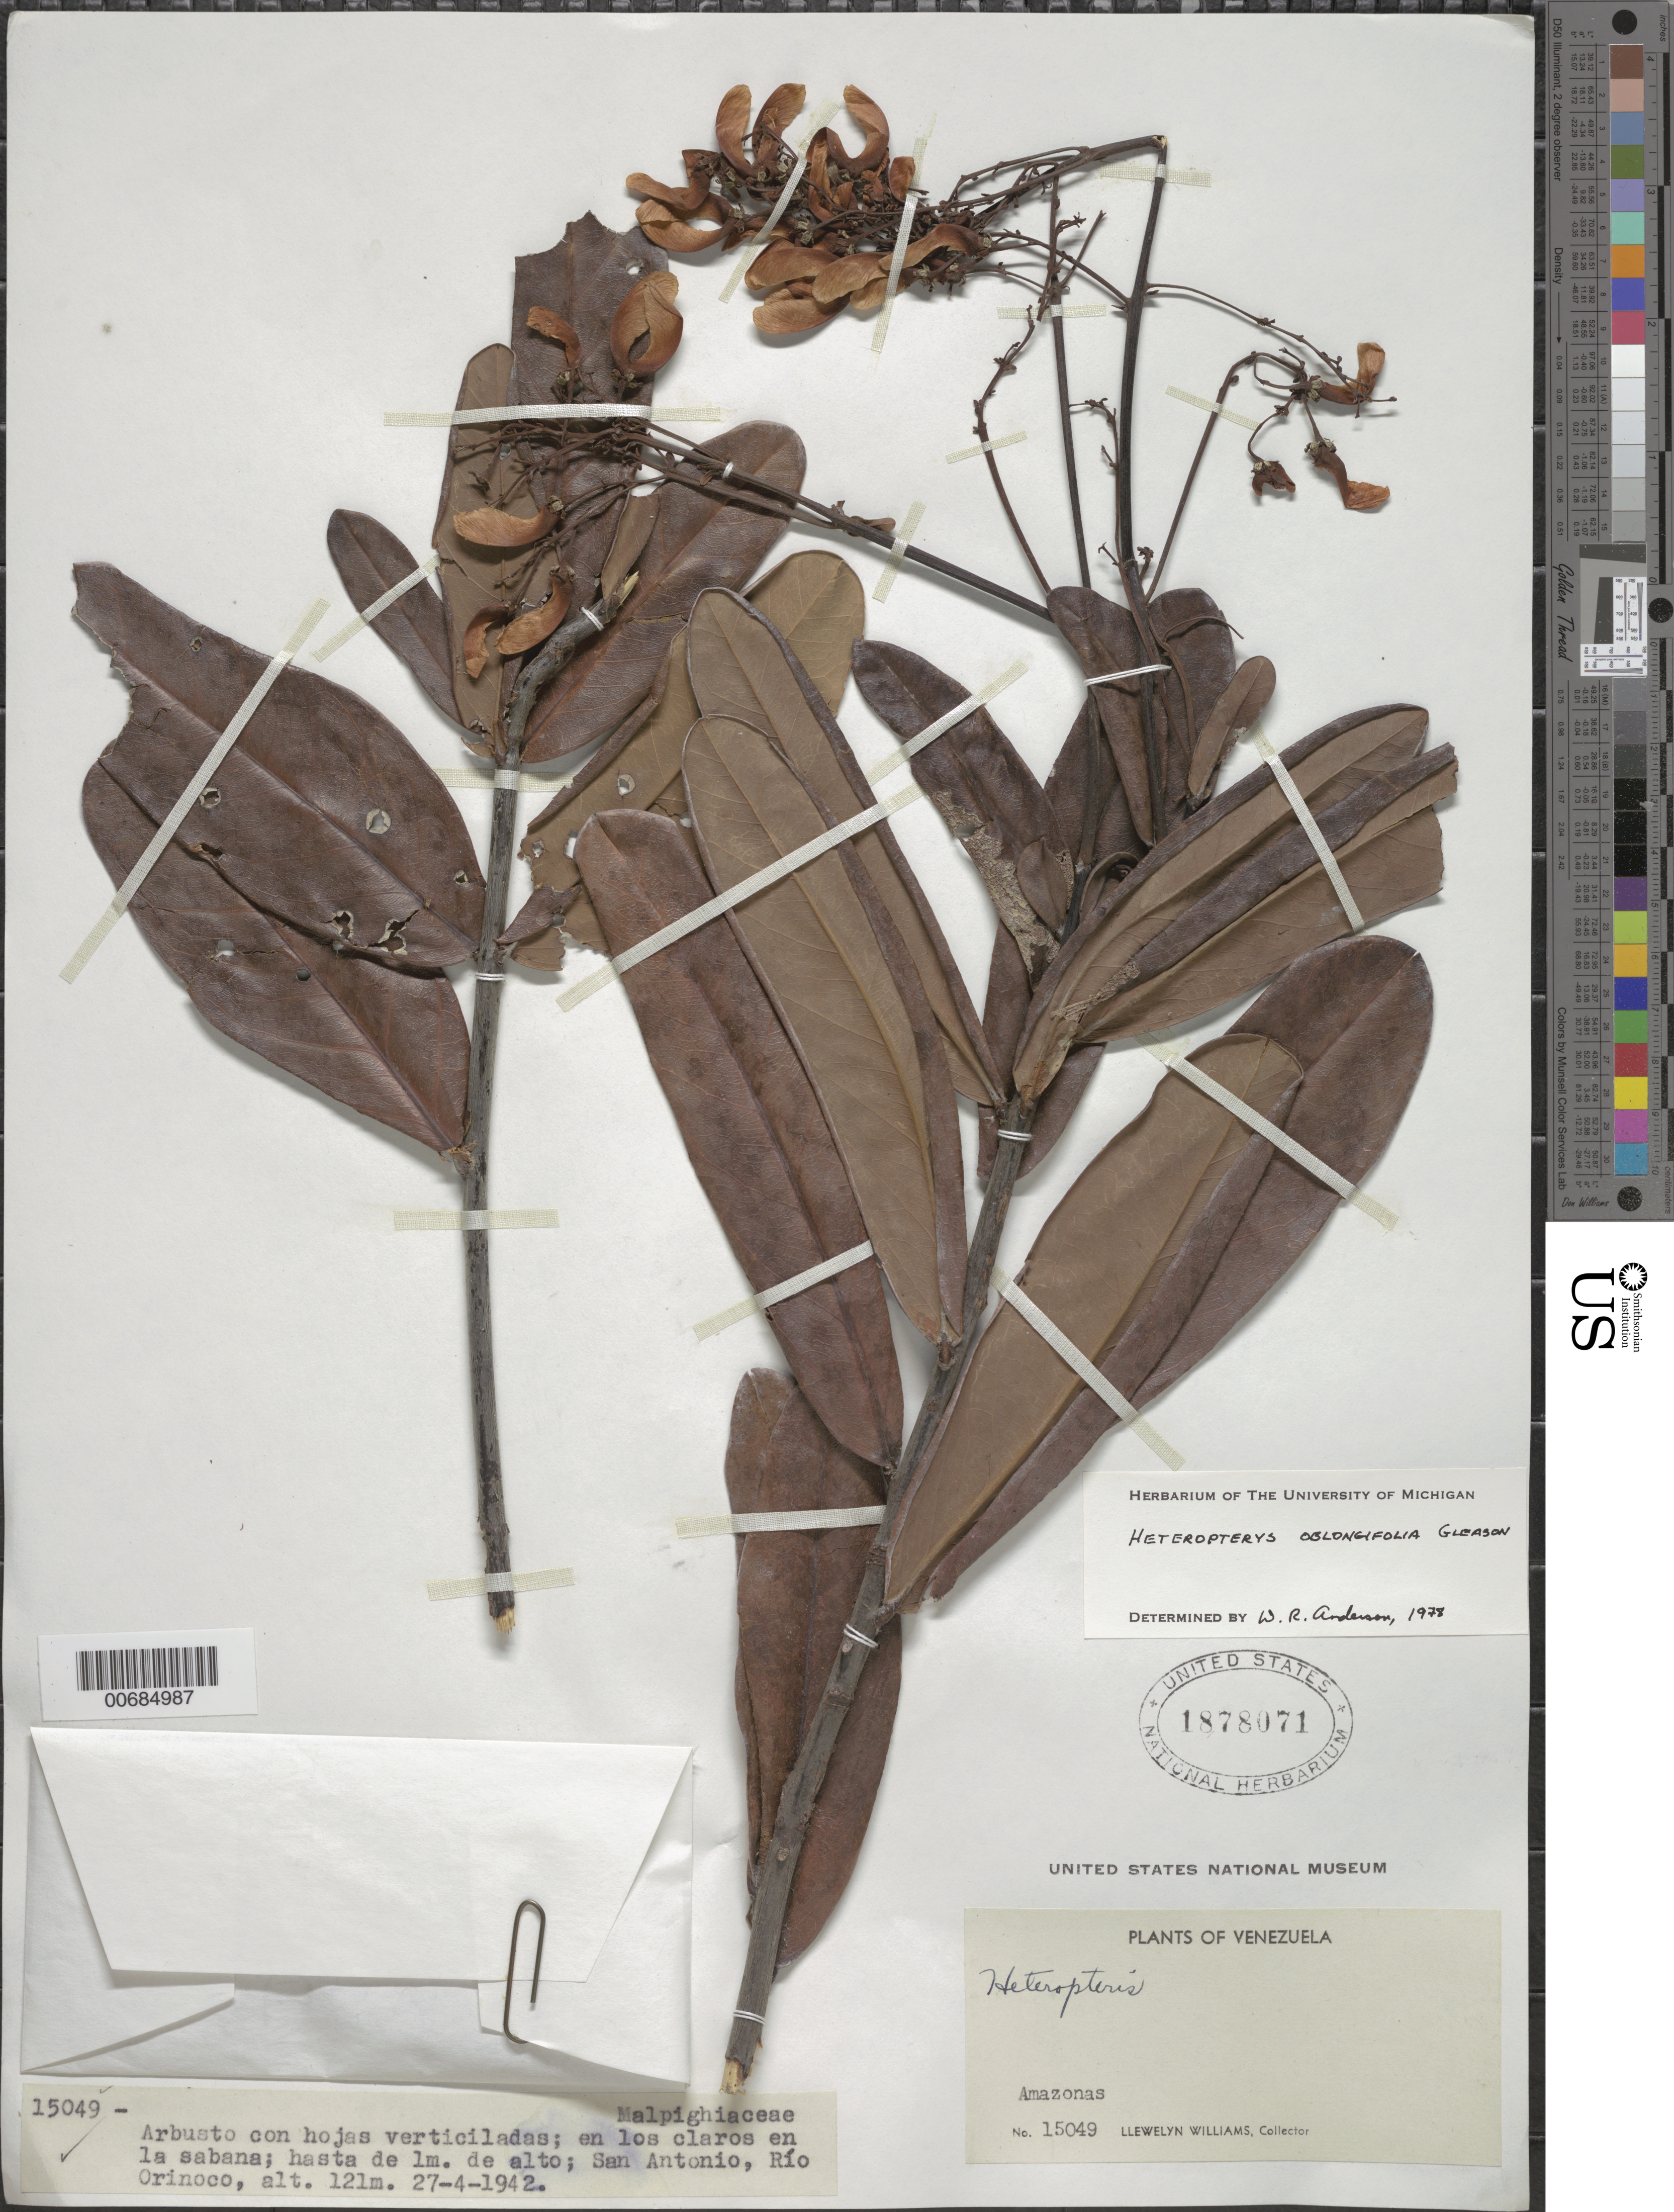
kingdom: Plantae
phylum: Tracheophyta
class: Magnoliopsida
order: Malpighiales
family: Malpighiaceae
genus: Heteropterys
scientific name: Heteropterys oblongifolia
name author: Gleason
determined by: Anderson, W. R., (MICH), University of Michigan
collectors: Ll. Williams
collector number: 15049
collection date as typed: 27-Apr-42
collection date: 1942-04-27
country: Venezuela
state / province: Amazonas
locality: San Antonio, Río Orinoco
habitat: Savanna clearing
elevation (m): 125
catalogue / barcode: US 1878071